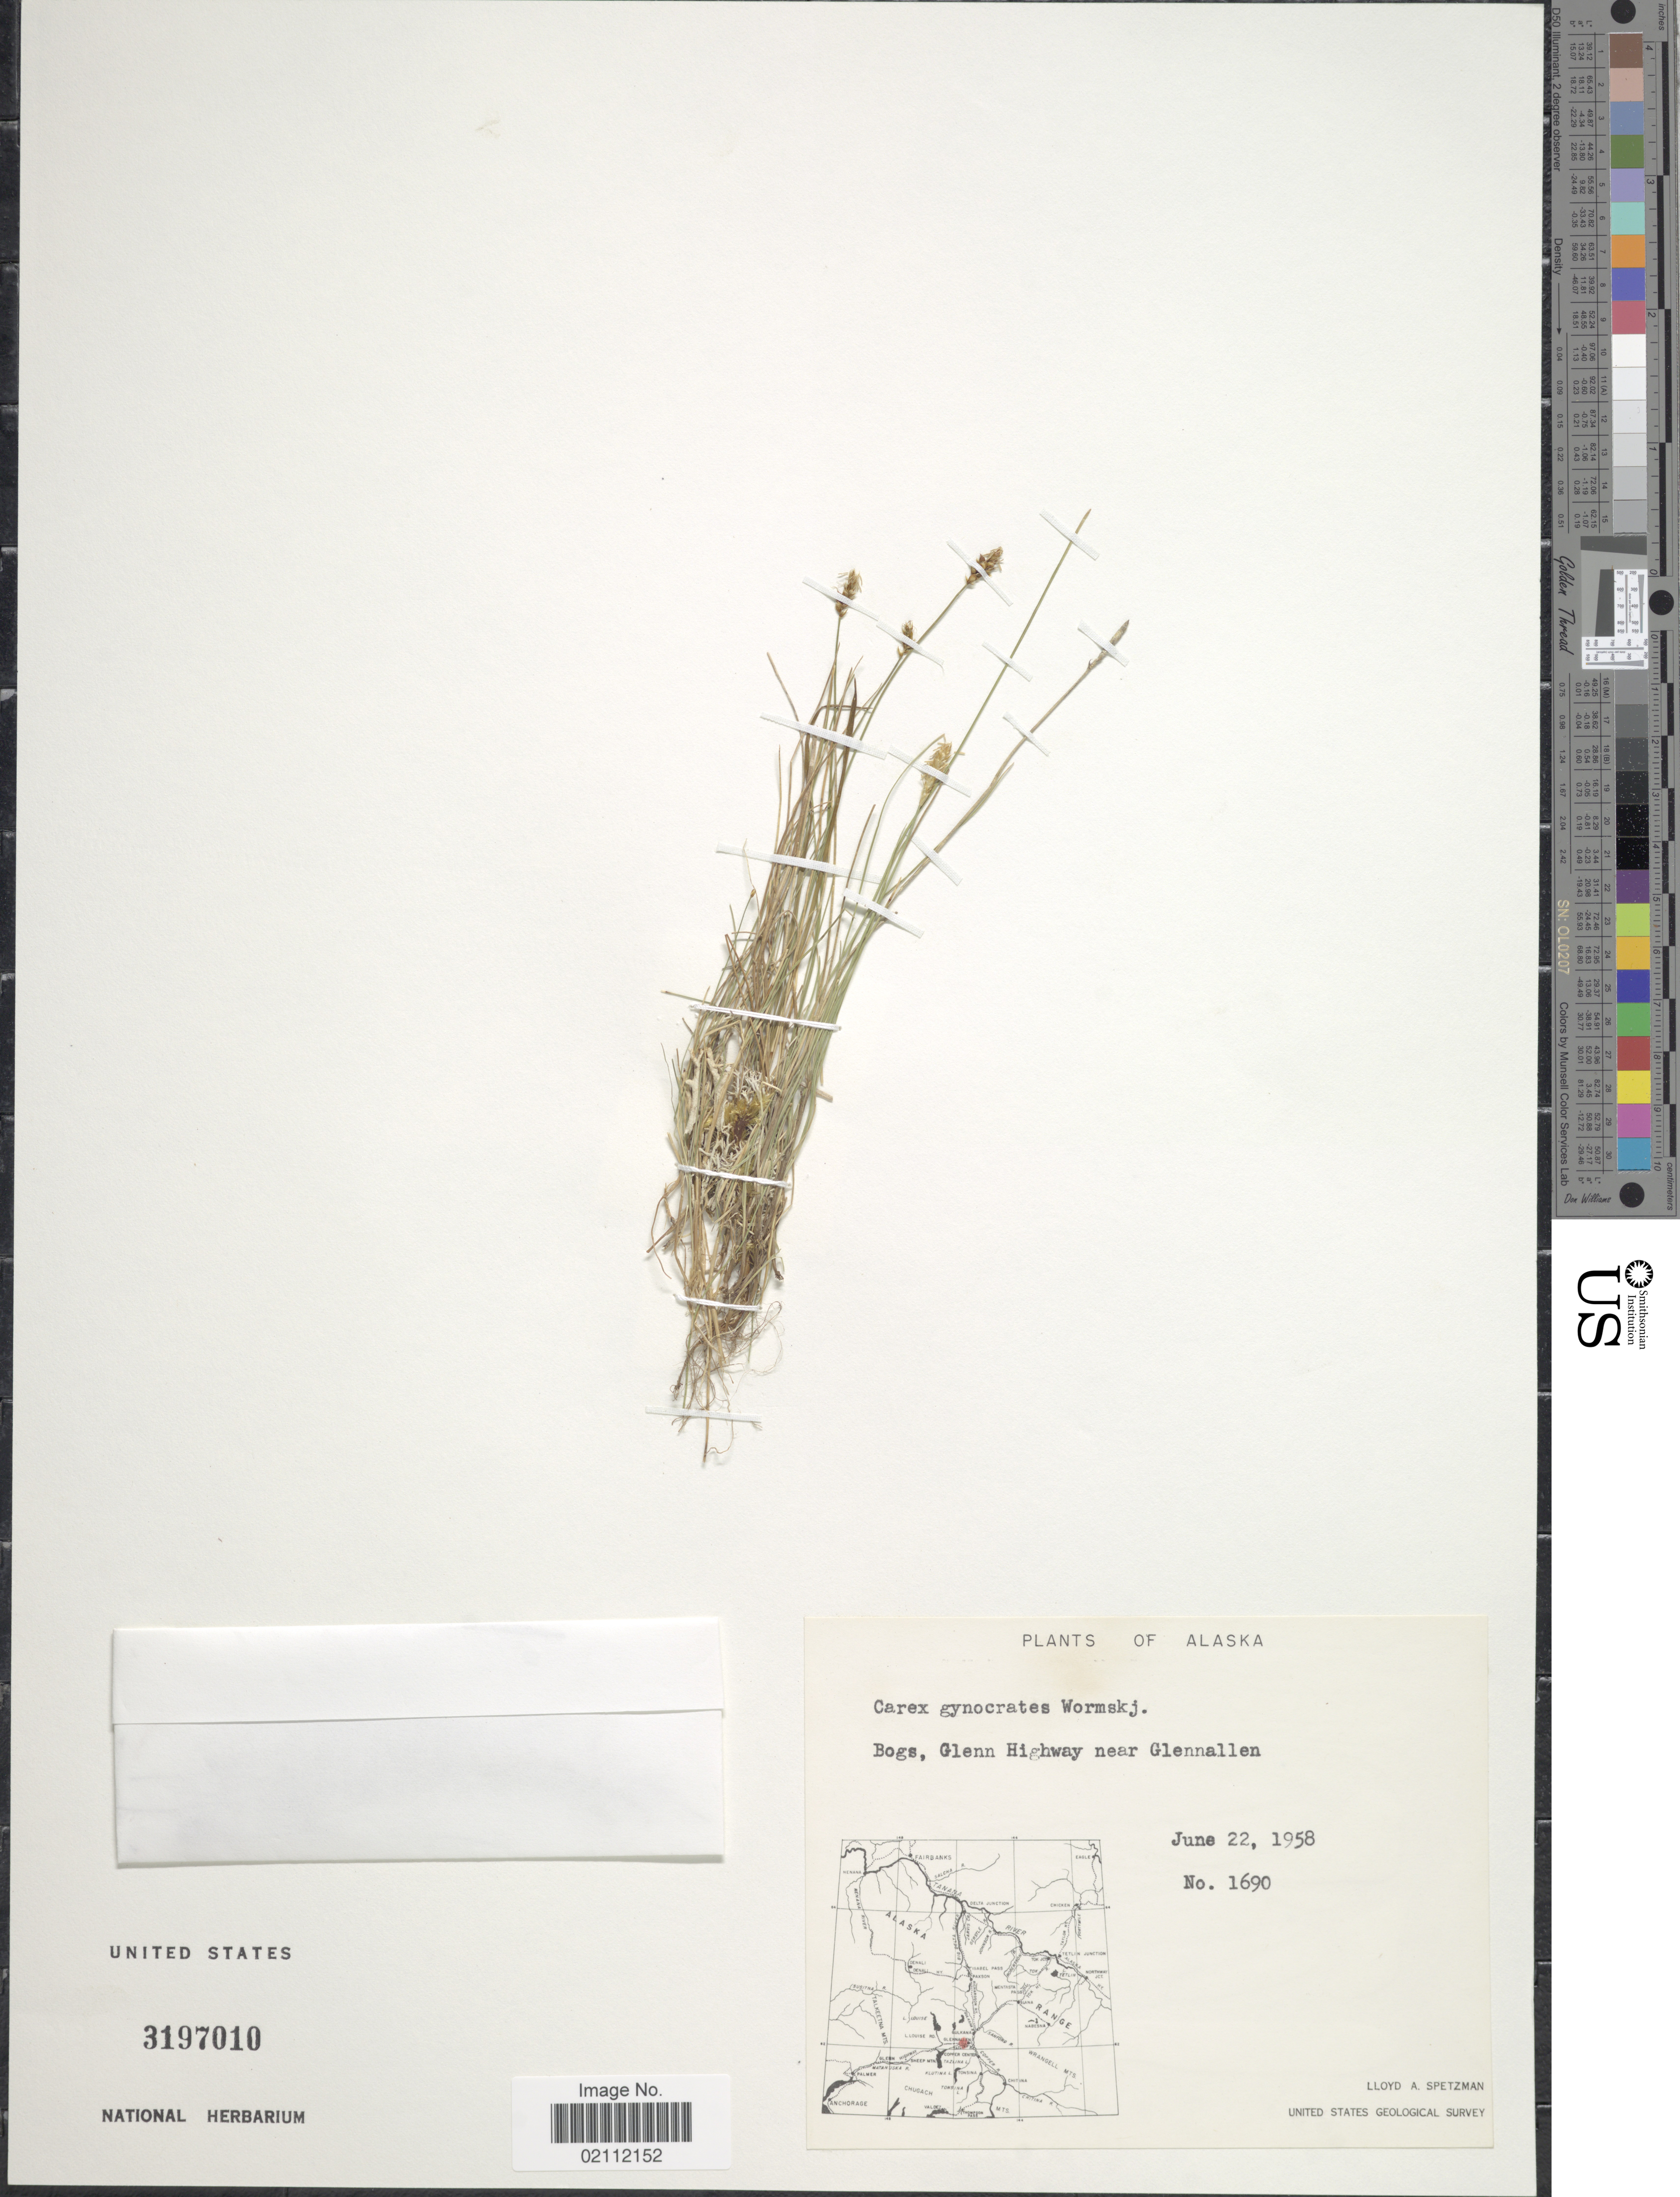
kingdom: Plantae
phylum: Tracheophyta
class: Liliopsida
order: Poales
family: Cyperaceae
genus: Carex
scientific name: Carex nardina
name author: (Hornem.) Fr.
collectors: L. Spetzman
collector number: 1690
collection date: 1958-06-22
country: United States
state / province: Alaska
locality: Glenn Highway near Glennallen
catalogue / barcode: US 3197010